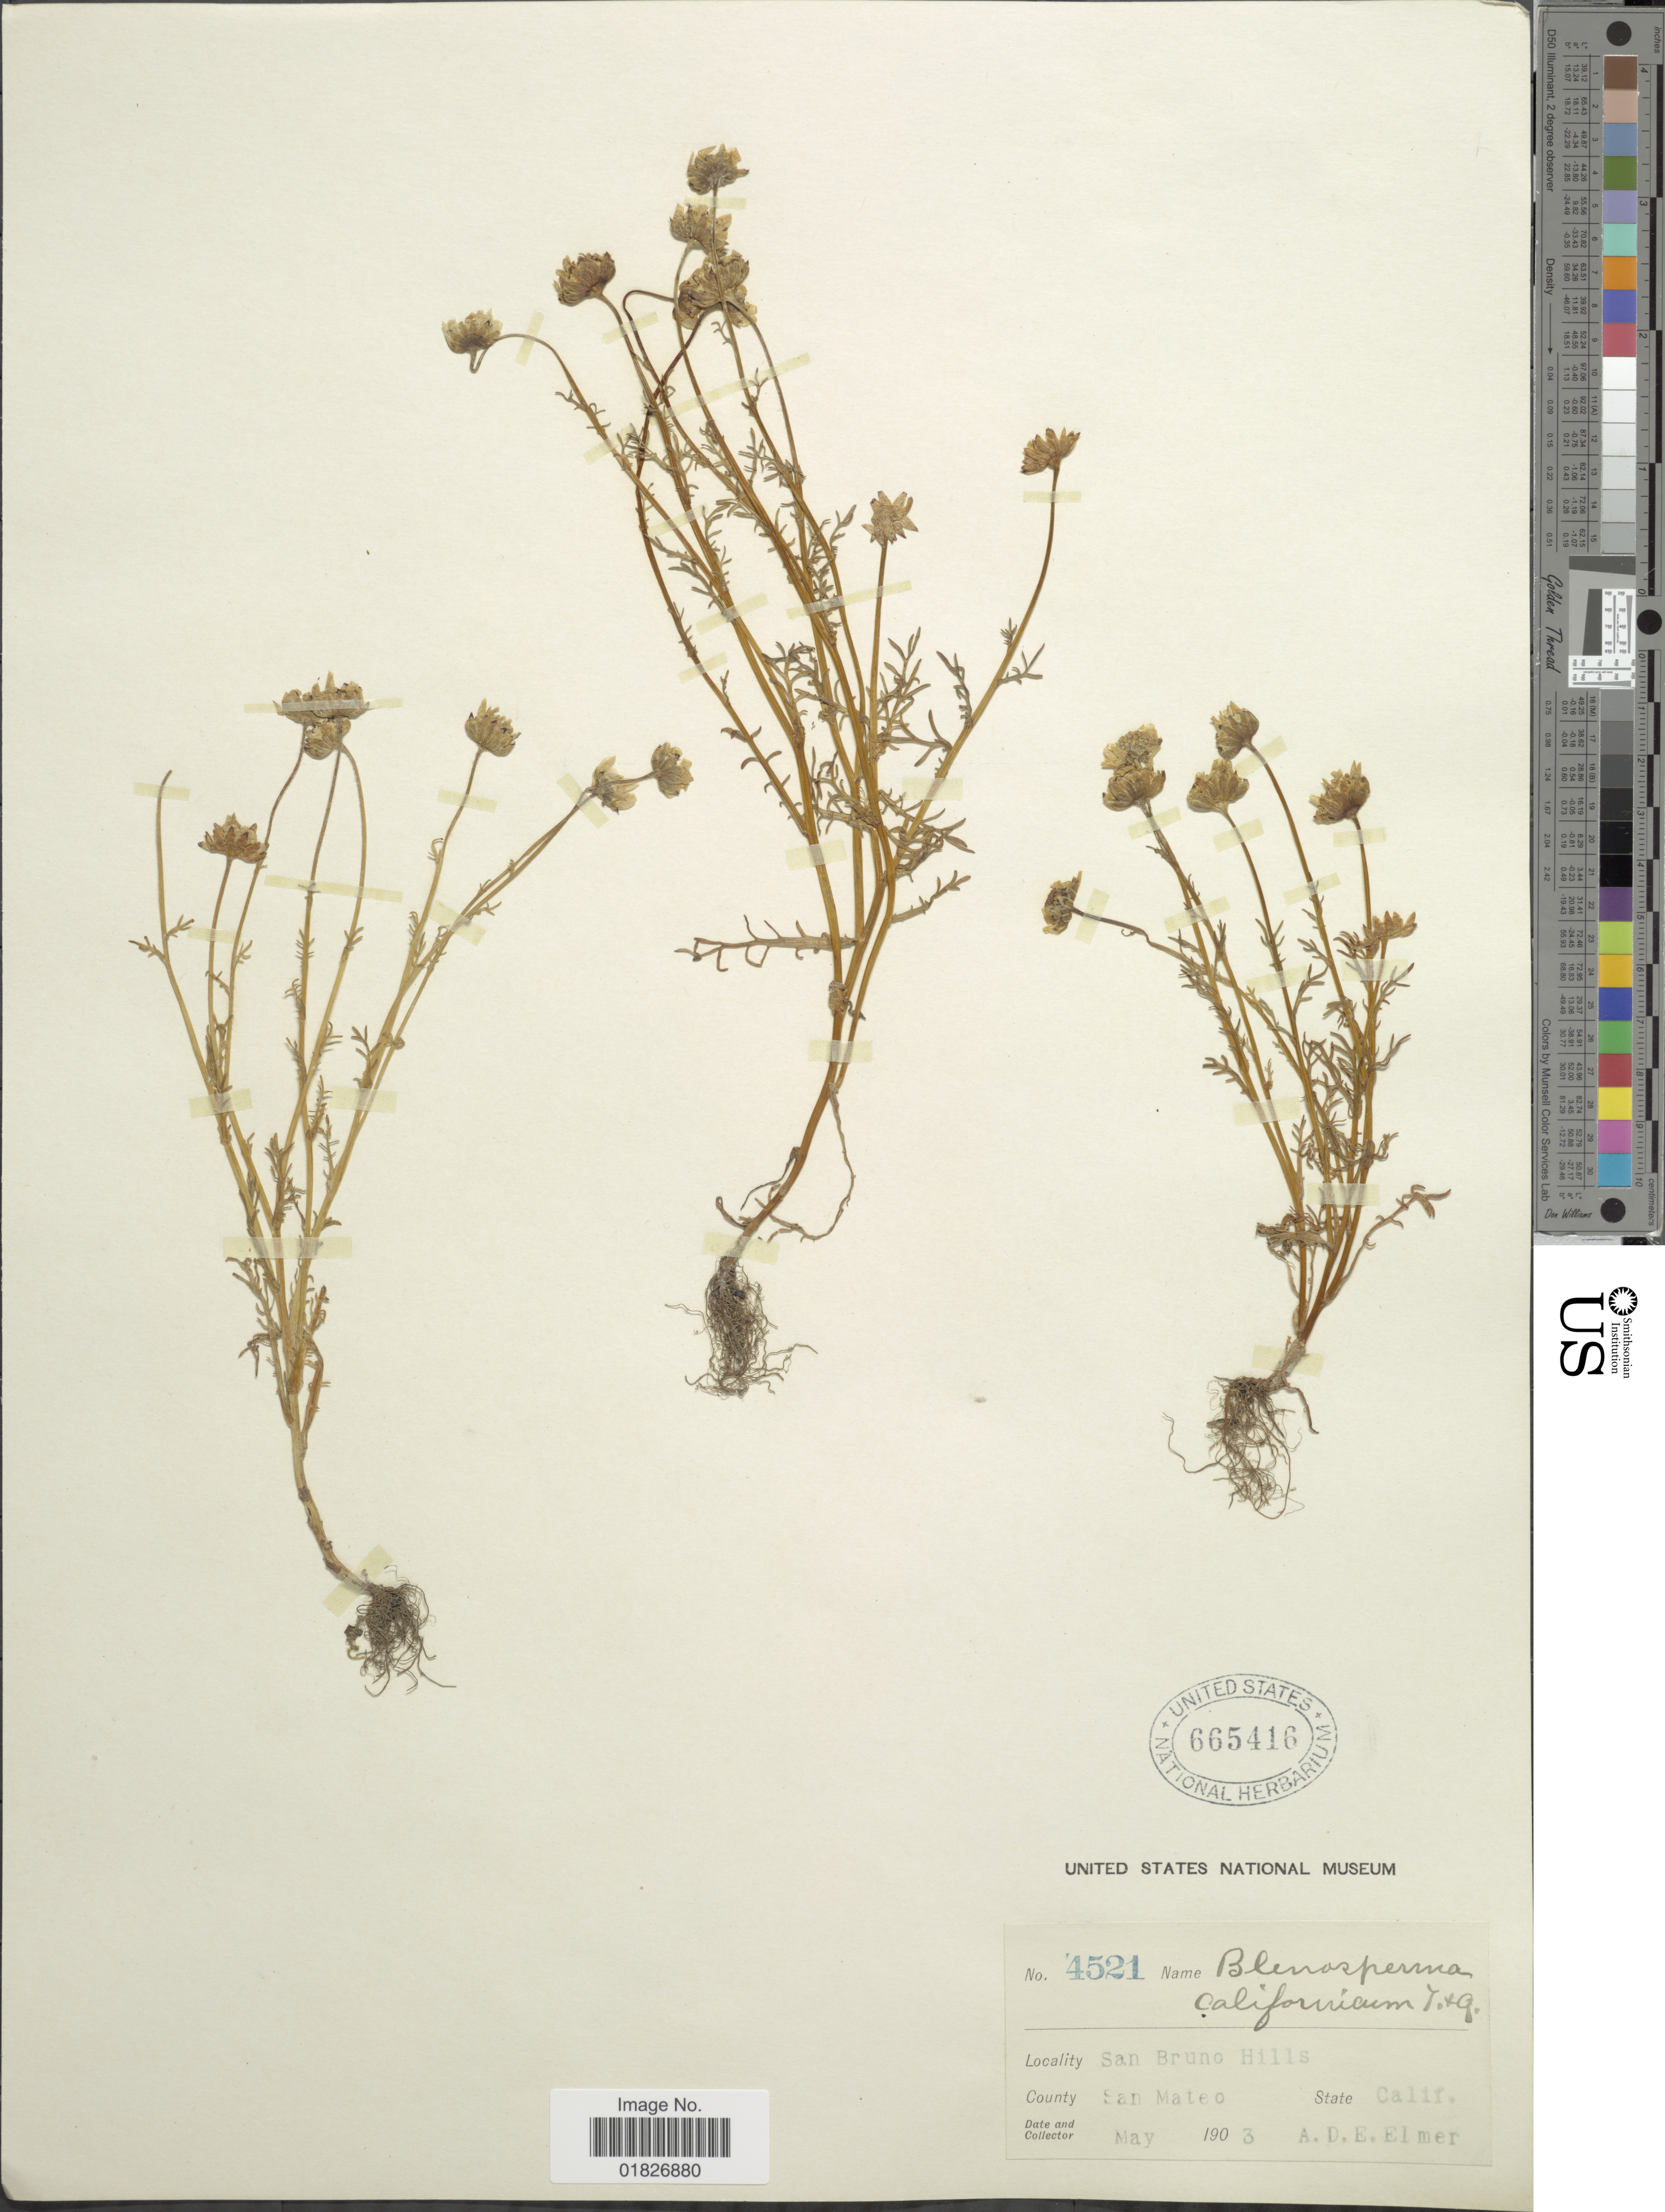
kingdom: Plantae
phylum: Tracheophyta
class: Magnoliopsida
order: Asterales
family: Asteraceae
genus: Blennosperma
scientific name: Blennosperma nanum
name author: (Hook.) S.F. Blake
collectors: A. D. E. Elmer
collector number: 4521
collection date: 1903-05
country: United States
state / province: California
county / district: San Mateo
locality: San Bruno Hills, County San Mateo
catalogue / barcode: US 665416